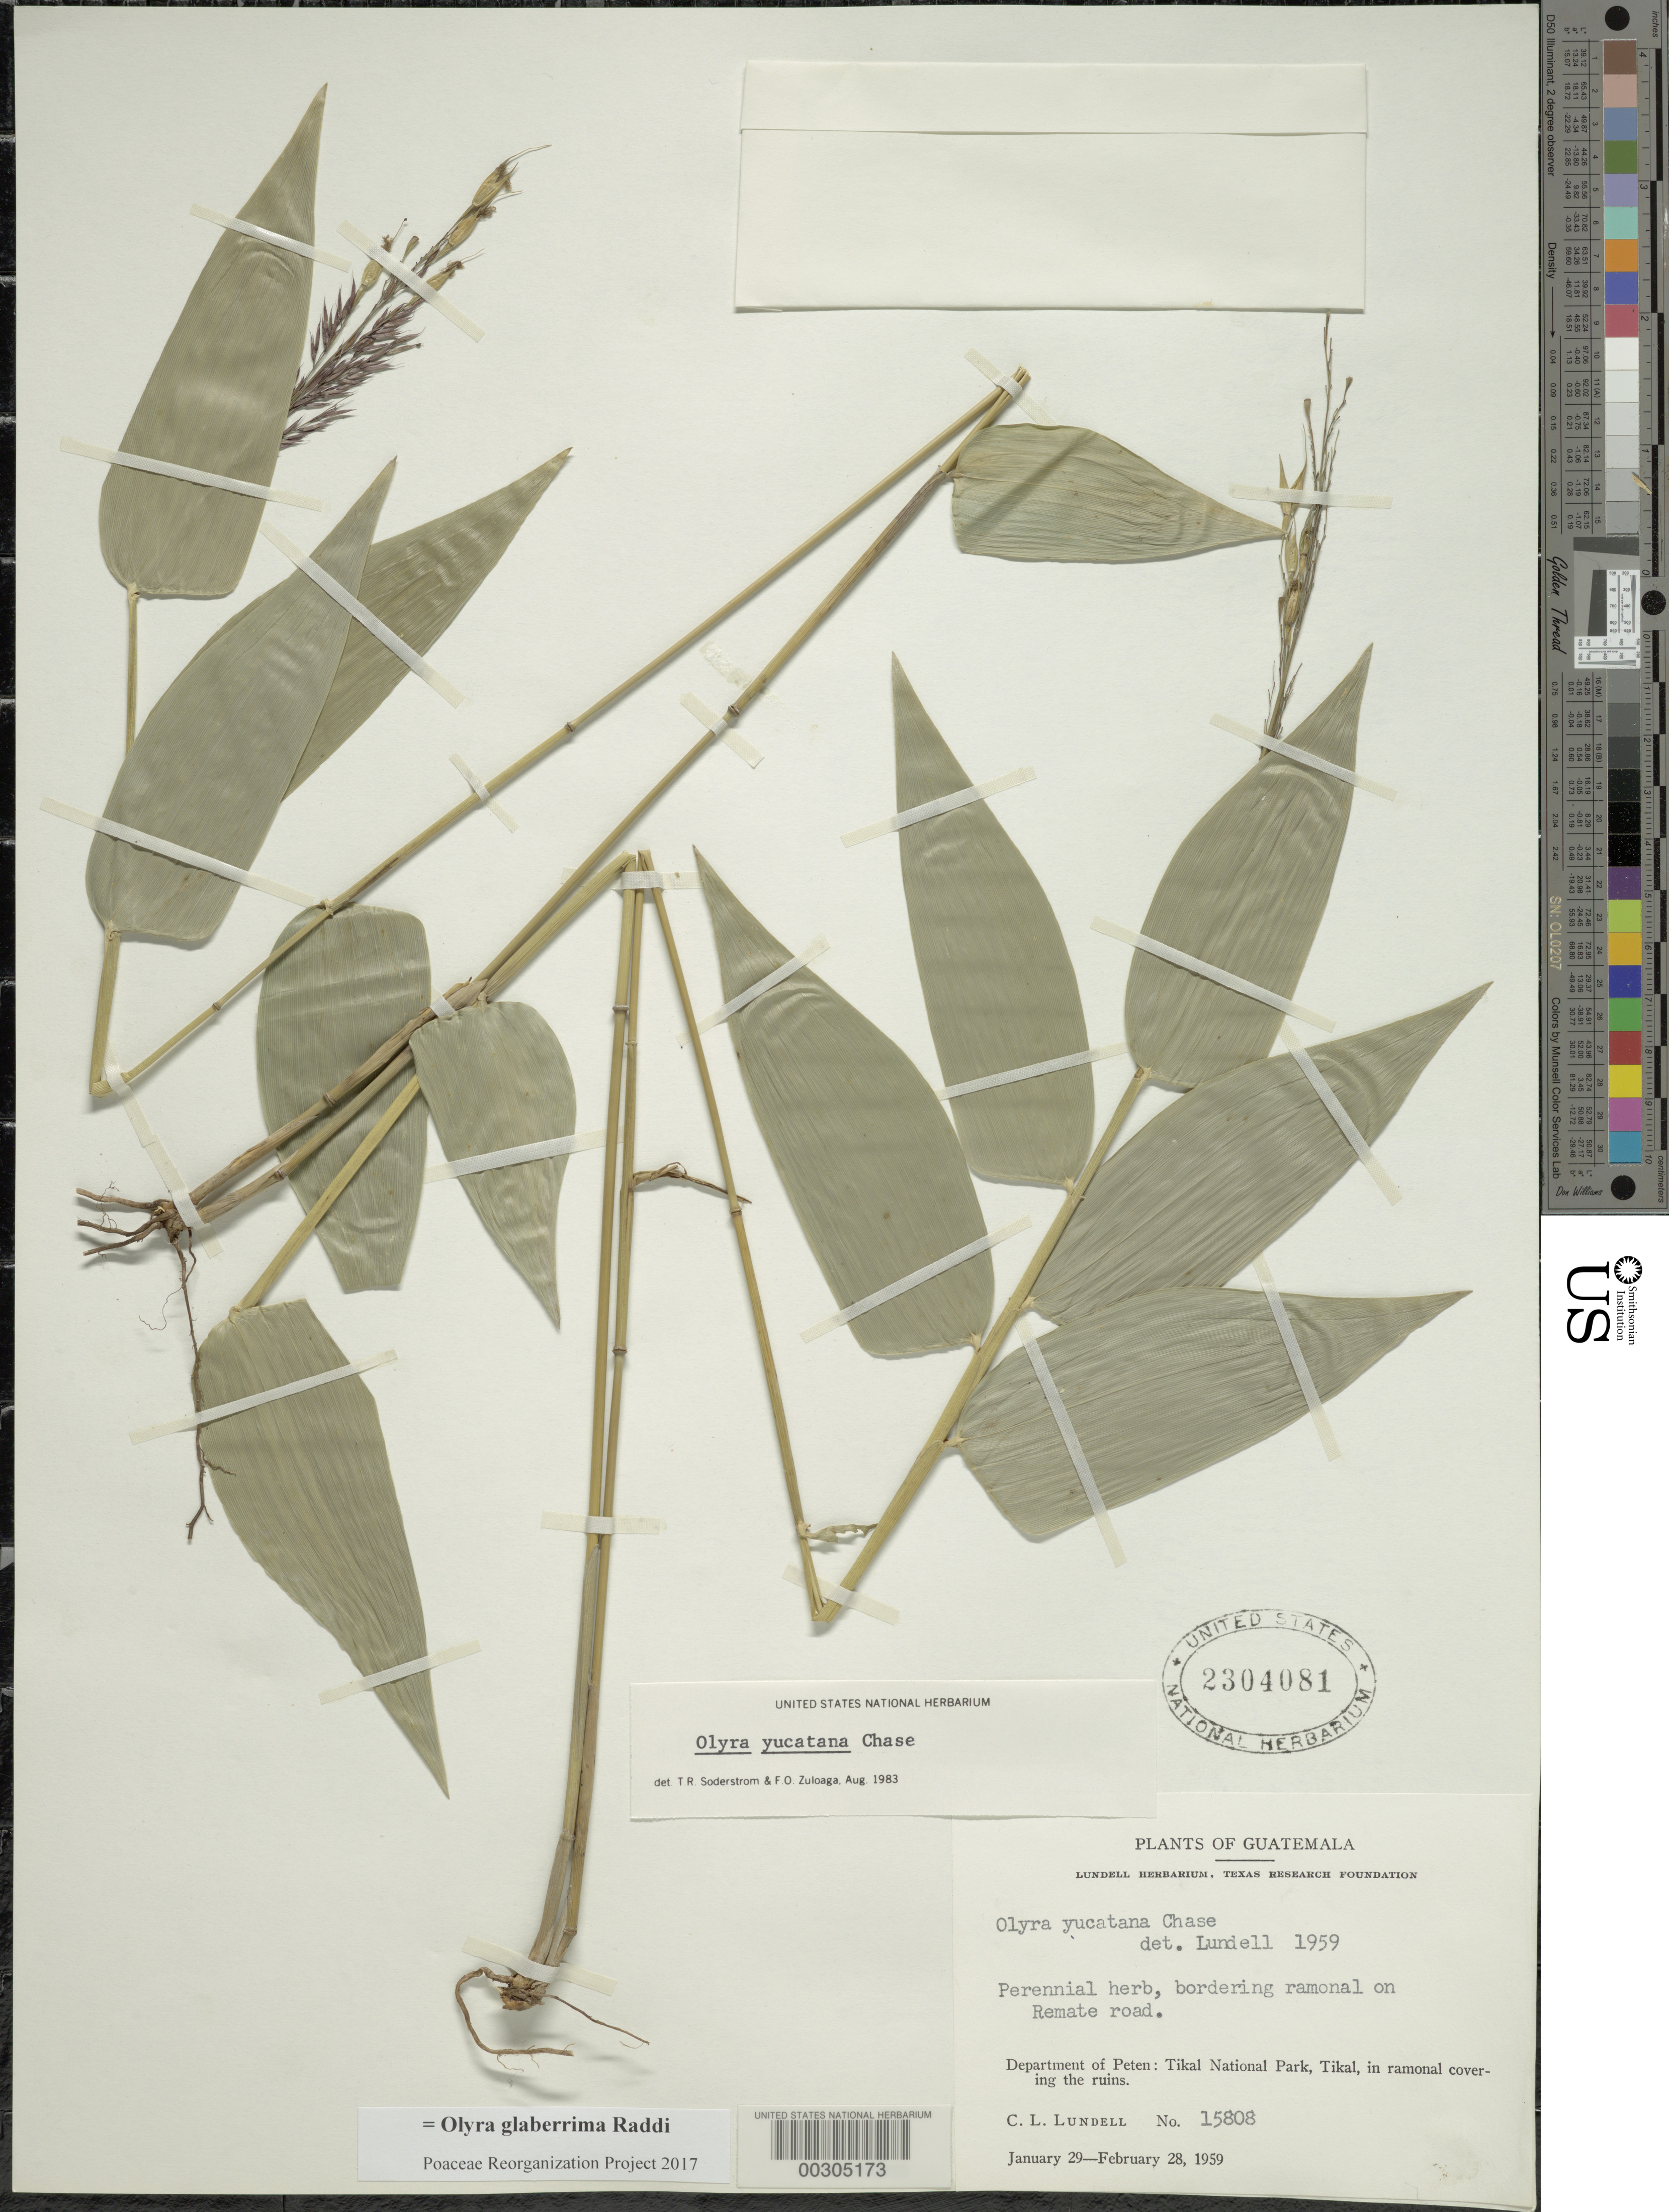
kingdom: Plantae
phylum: Tracheophyta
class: Liliopsida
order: Poales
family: Poaceae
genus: Olyra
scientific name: Olyra glaberrima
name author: Raddi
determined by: Poaceae Reorganization Project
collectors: C. L. Lundell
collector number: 15808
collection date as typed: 29 Jan 1959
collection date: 1959-01-29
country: Guatemala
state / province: El Petén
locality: Tikal National Park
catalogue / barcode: US 2304081